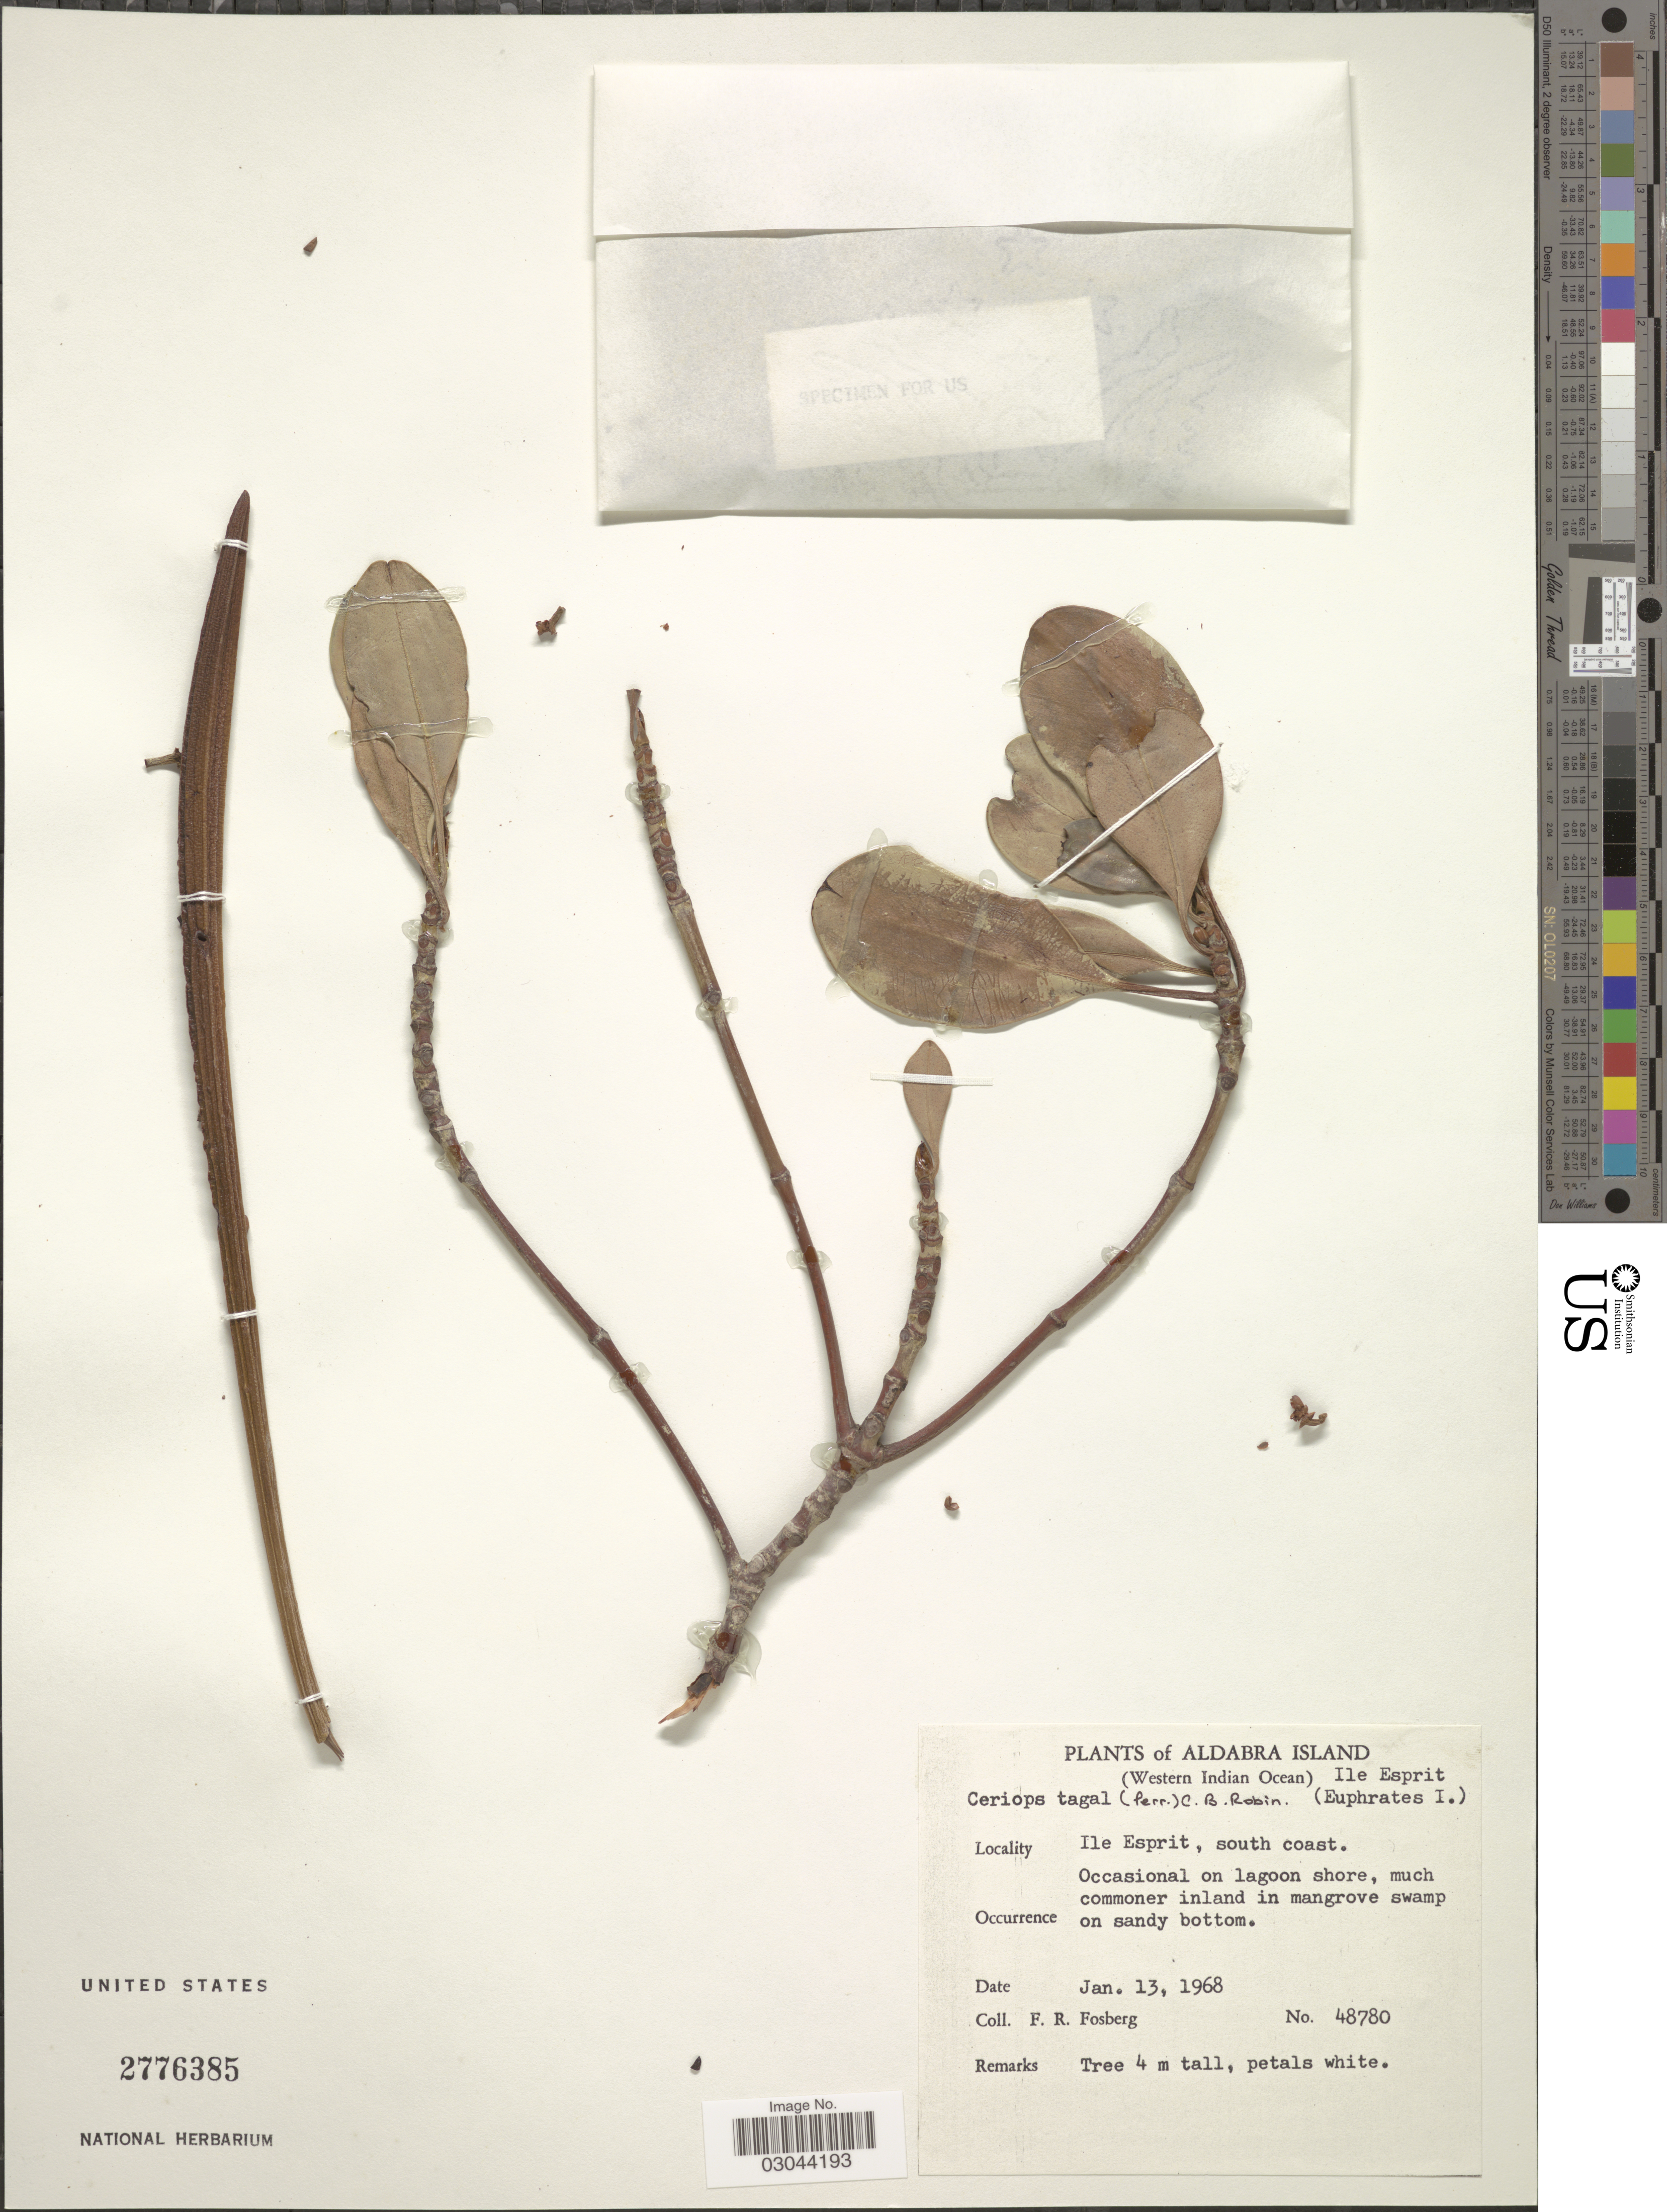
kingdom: Plantae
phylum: Tracheophyta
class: Magnoliopsida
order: Malpighiales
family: Rhizophoraceae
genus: Ceriops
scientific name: Ceriops tagal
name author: (Perr.) C.B. Rob.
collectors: F. R. Fosberg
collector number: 48780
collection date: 1968-01-13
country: Seychelles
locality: Aldabra Island. (Western Indian Ocean). Ile Esprit (Euphrates I.), Ile Esprit, south coast.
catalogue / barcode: US 2776385